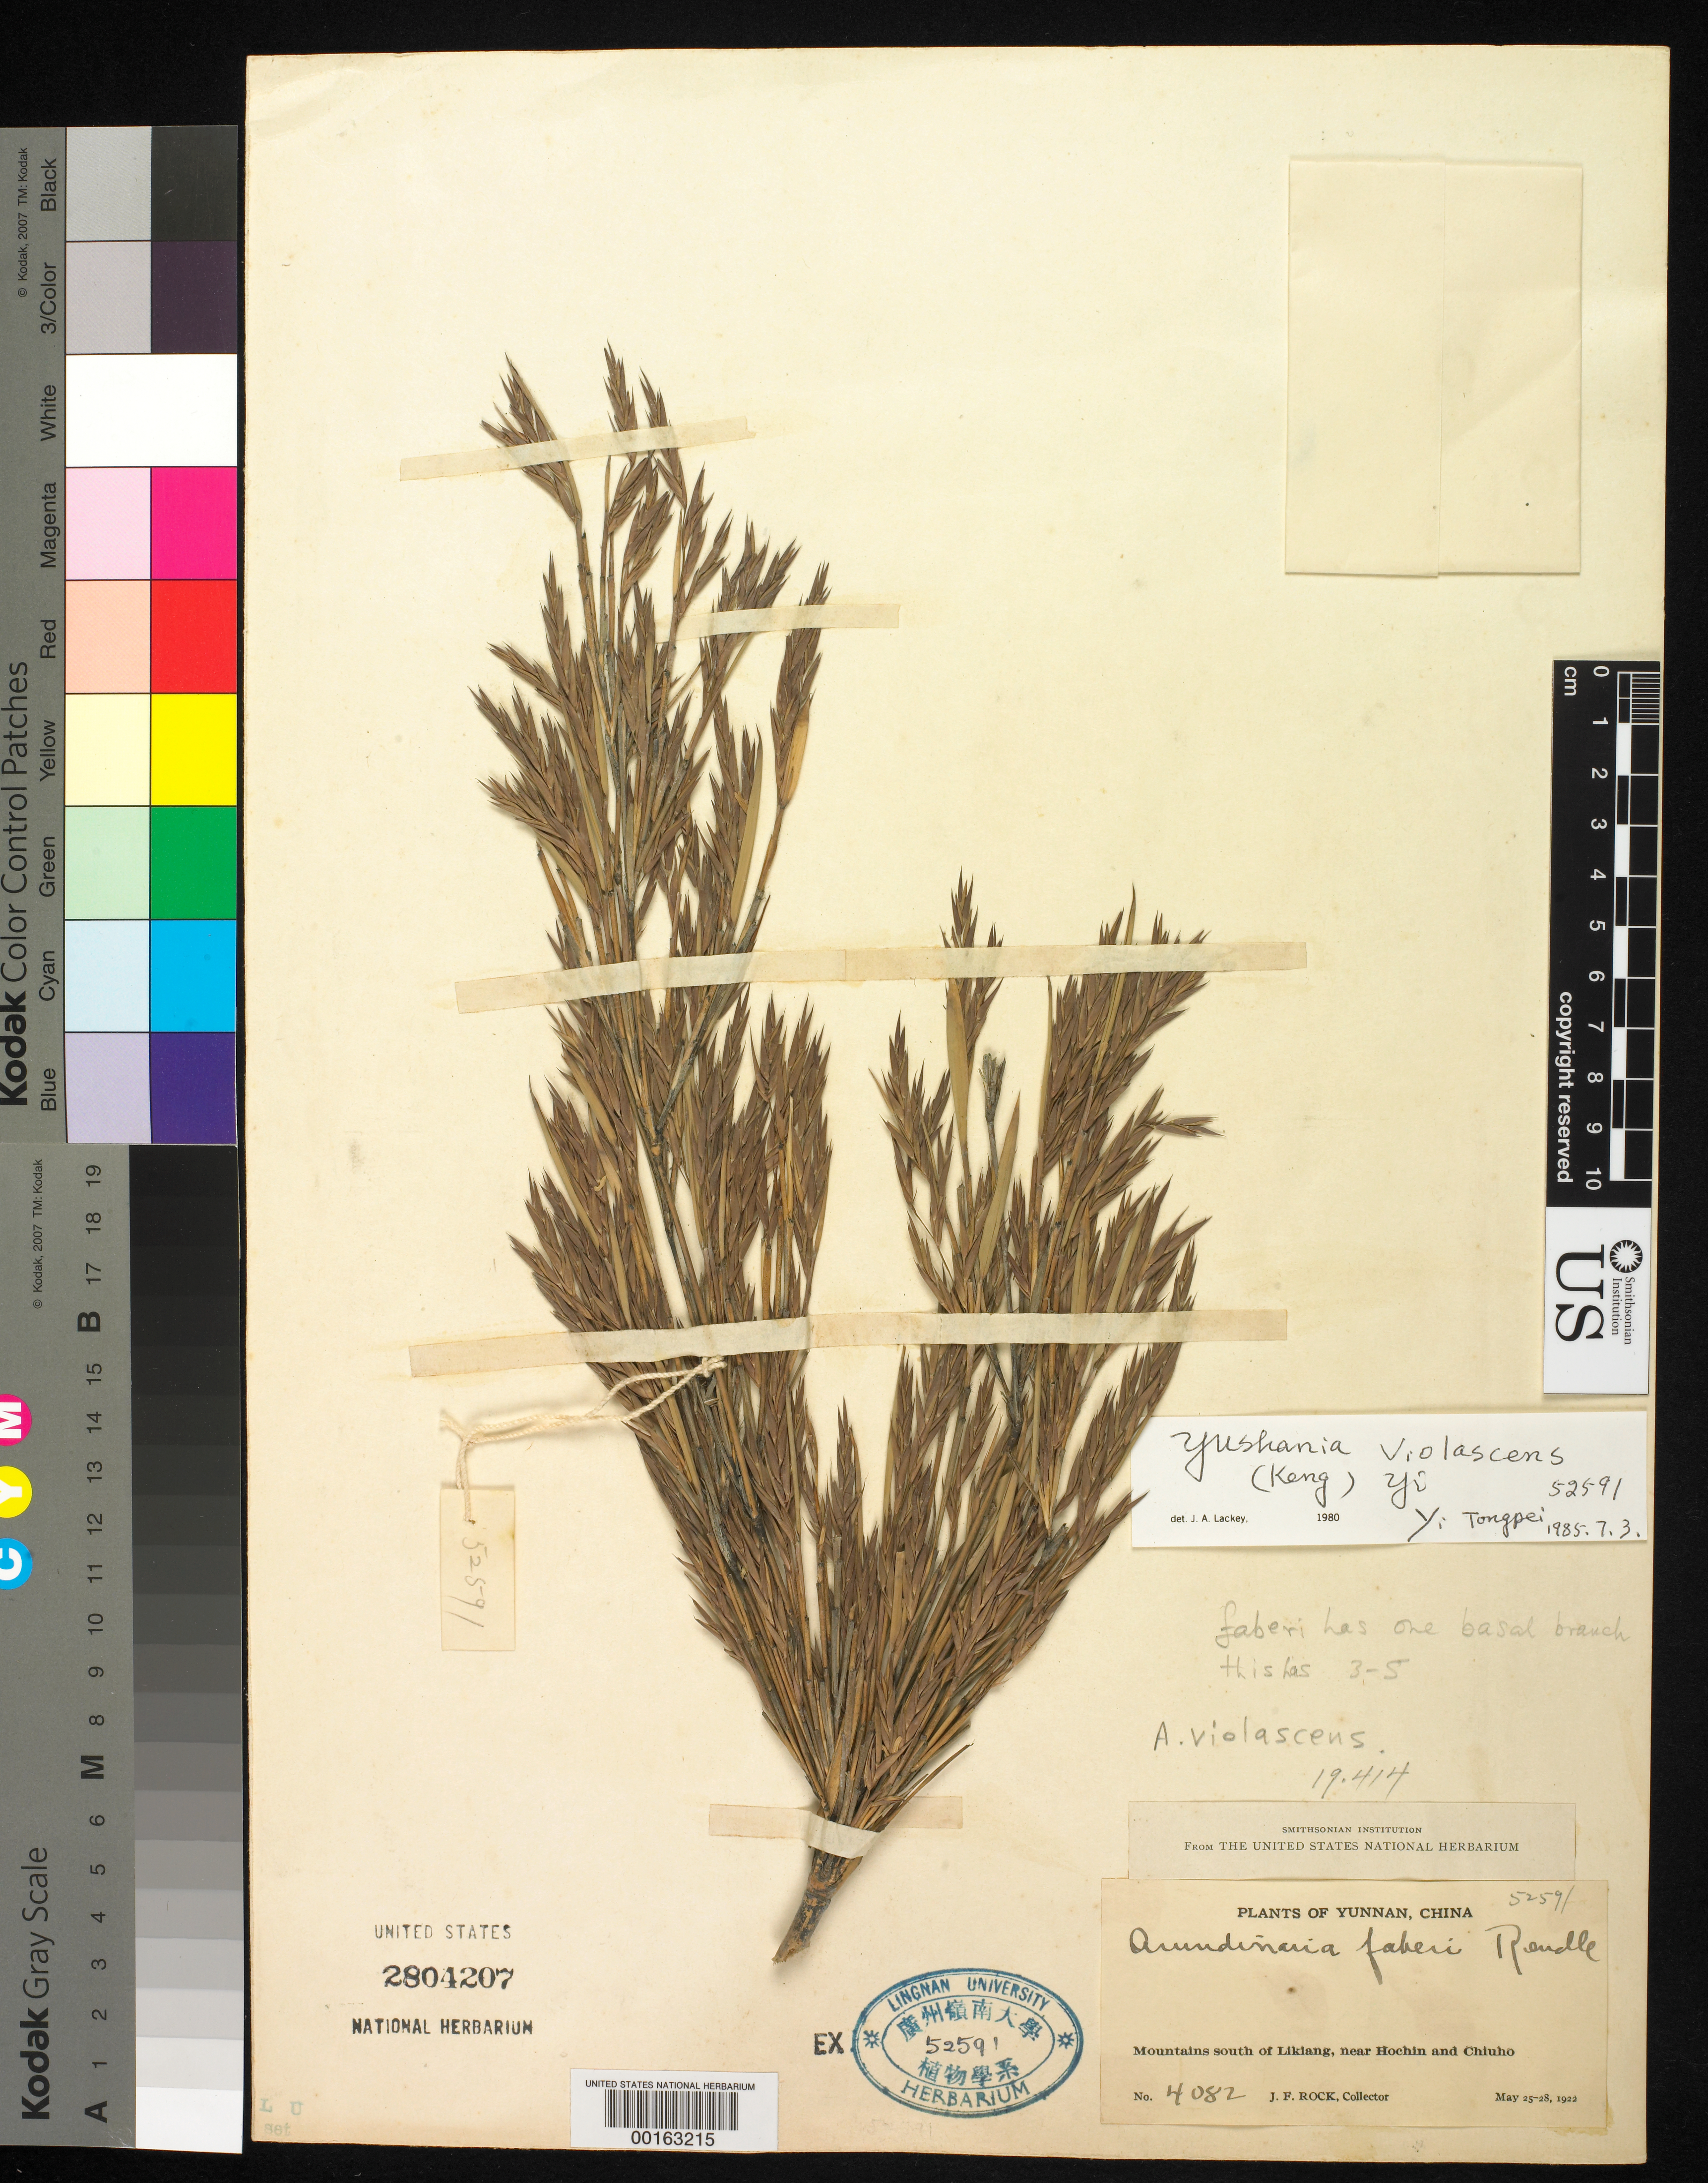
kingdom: Plantae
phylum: Tracheophyta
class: Liliopsida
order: Poales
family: Poaceae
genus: Arundinaria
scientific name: Arundinaria violascens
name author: Keng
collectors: J. F. Rock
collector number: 4082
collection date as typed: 25 May 1922 to 28 May 1922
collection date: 1922-05-25/1922-05-28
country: China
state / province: Yunnan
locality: Mountains s of likiang, near hochin and chiuho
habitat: Mountains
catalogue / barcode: US 2804207